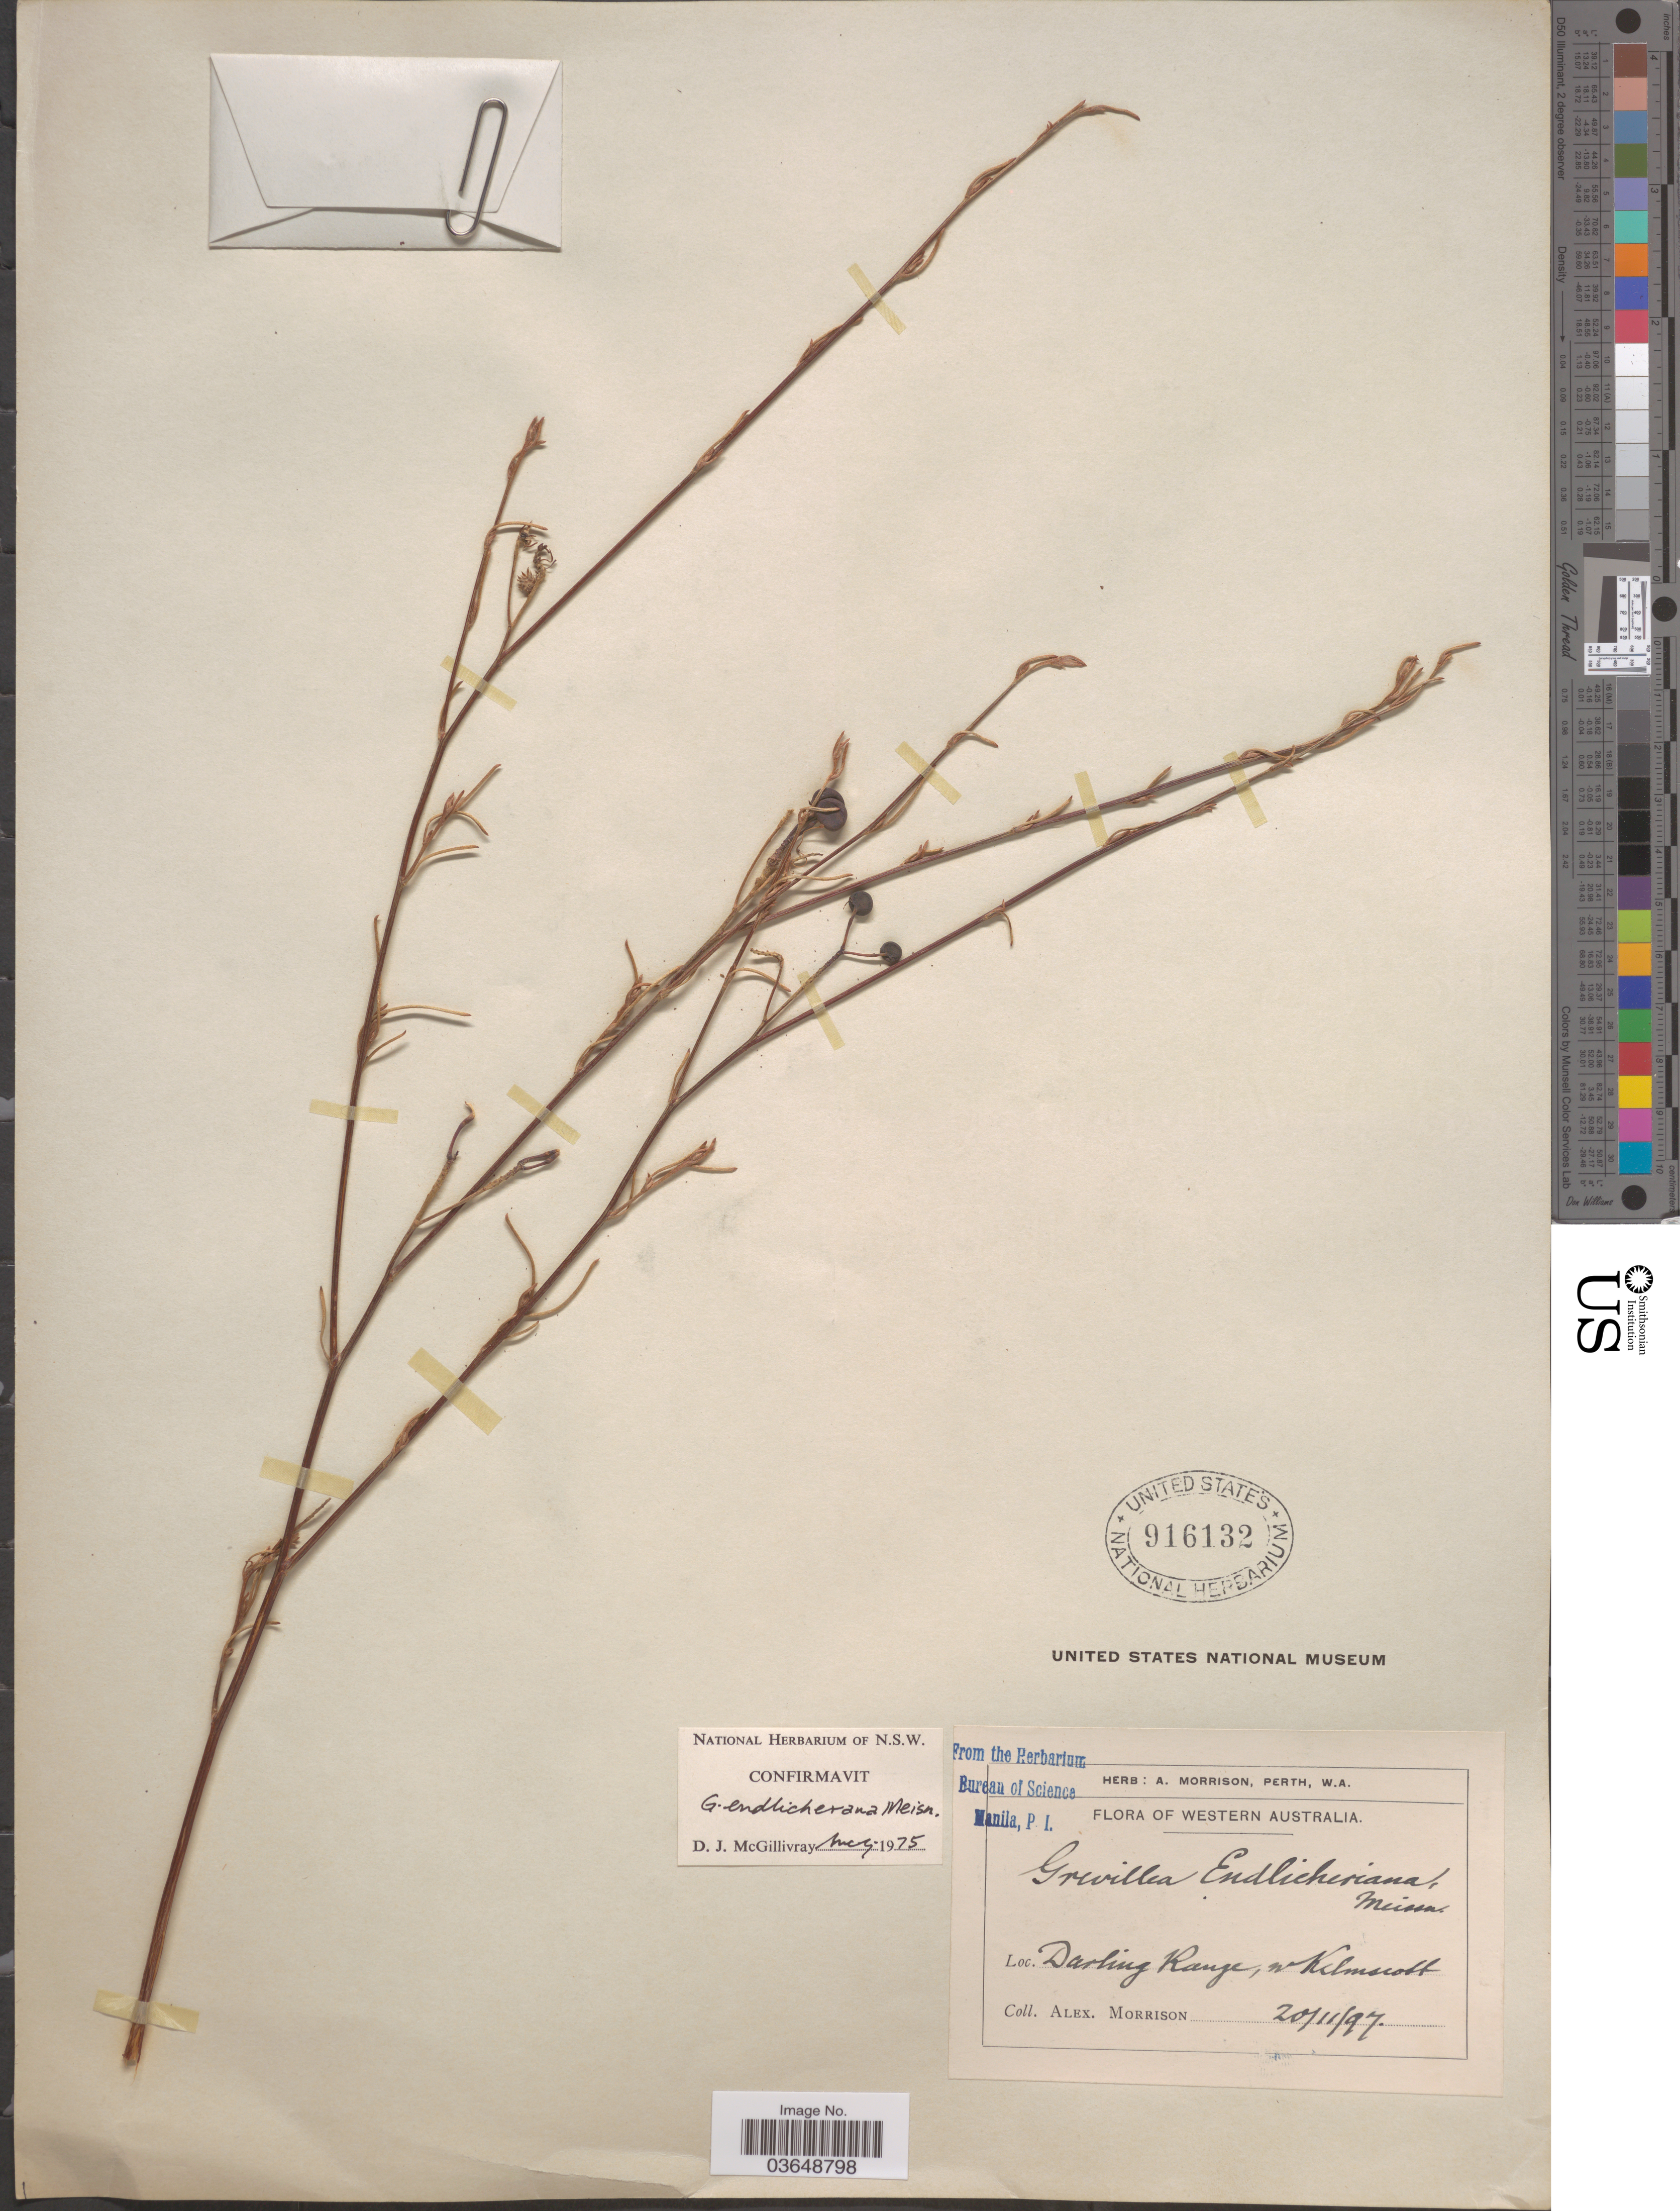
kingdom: Plantae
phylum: Tracheophyta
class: Magnoliopsida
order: Proteales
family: Proteaceae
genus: Grevillea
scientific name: Grevillea endlicheriana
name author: Meisn.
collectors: A. Morrison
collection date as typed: Transcribed d/m/y: 20/11/97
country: Australia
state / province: Western Australia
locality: Darling Range, w Kelmscott.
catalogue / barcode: US 916132